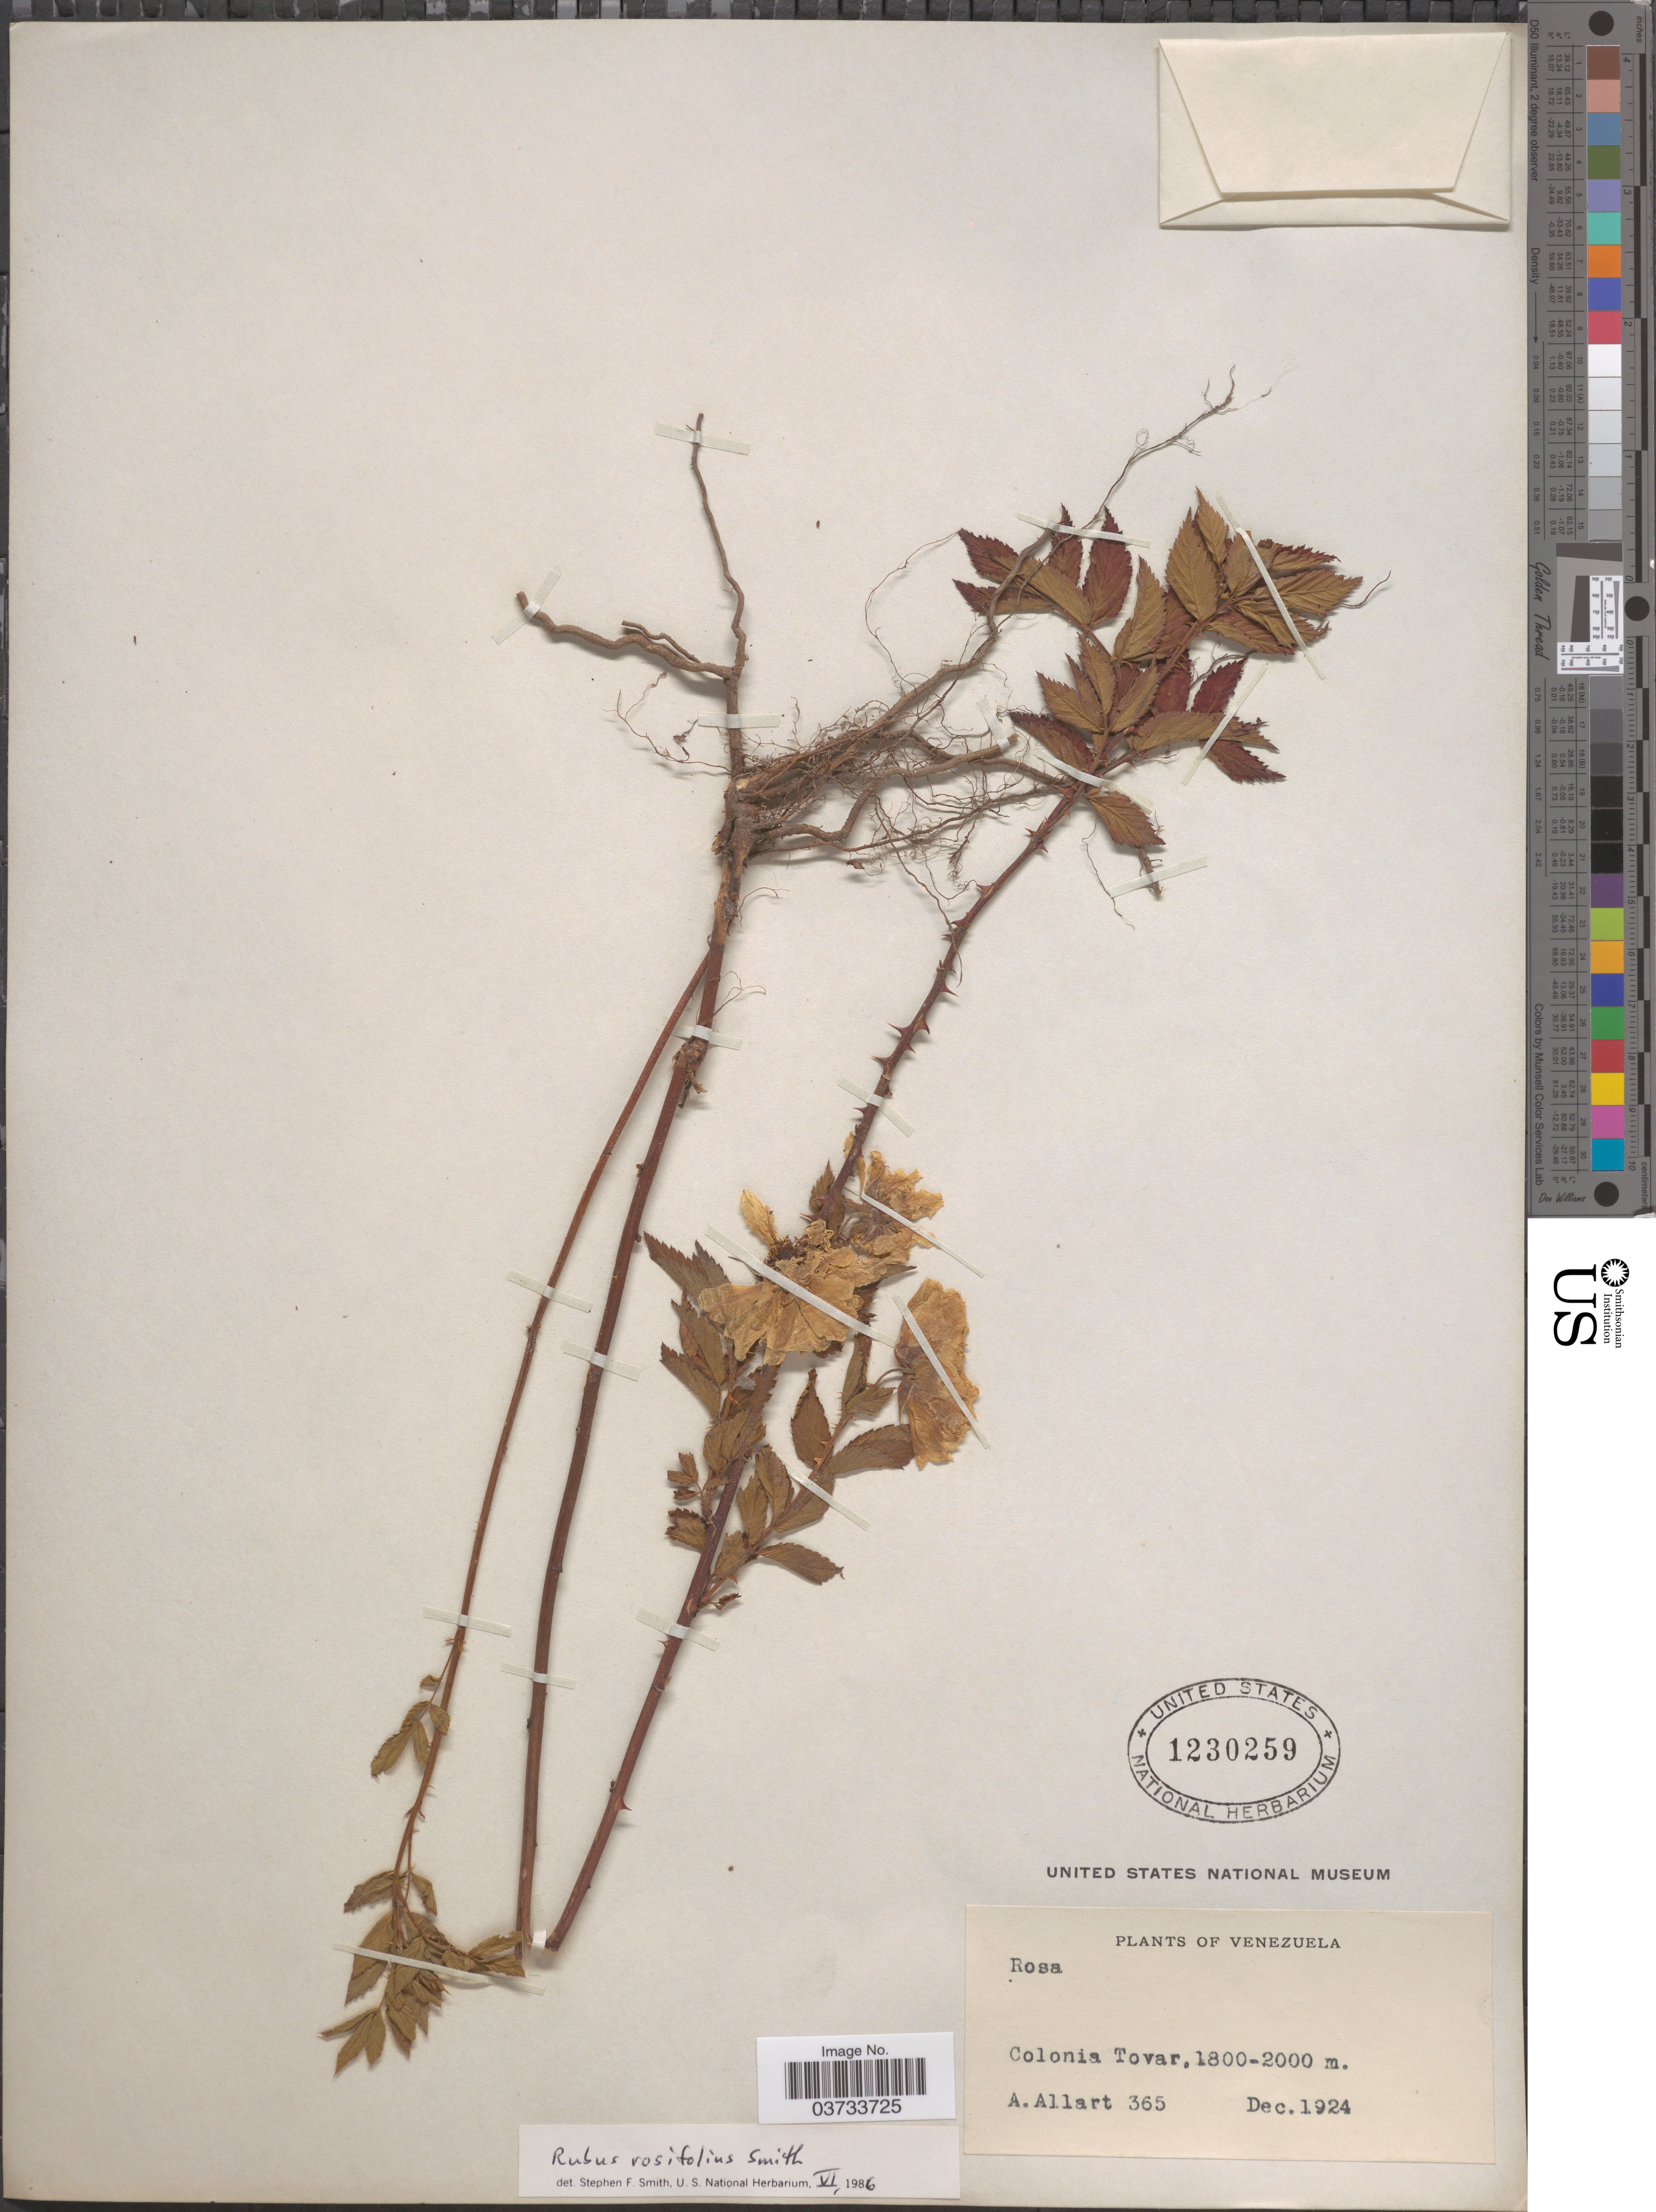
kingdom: Plantae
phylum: Tracheophyta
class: Magnoliopsida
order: Rosales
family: Rosaceae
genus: Rubus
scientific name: Rubus rosifolius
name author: Sm.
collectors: A. Allart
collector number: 365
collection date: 1924-12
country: Venezuela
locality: Colonia Tovar.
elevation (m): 1800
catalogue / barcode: US 1230259